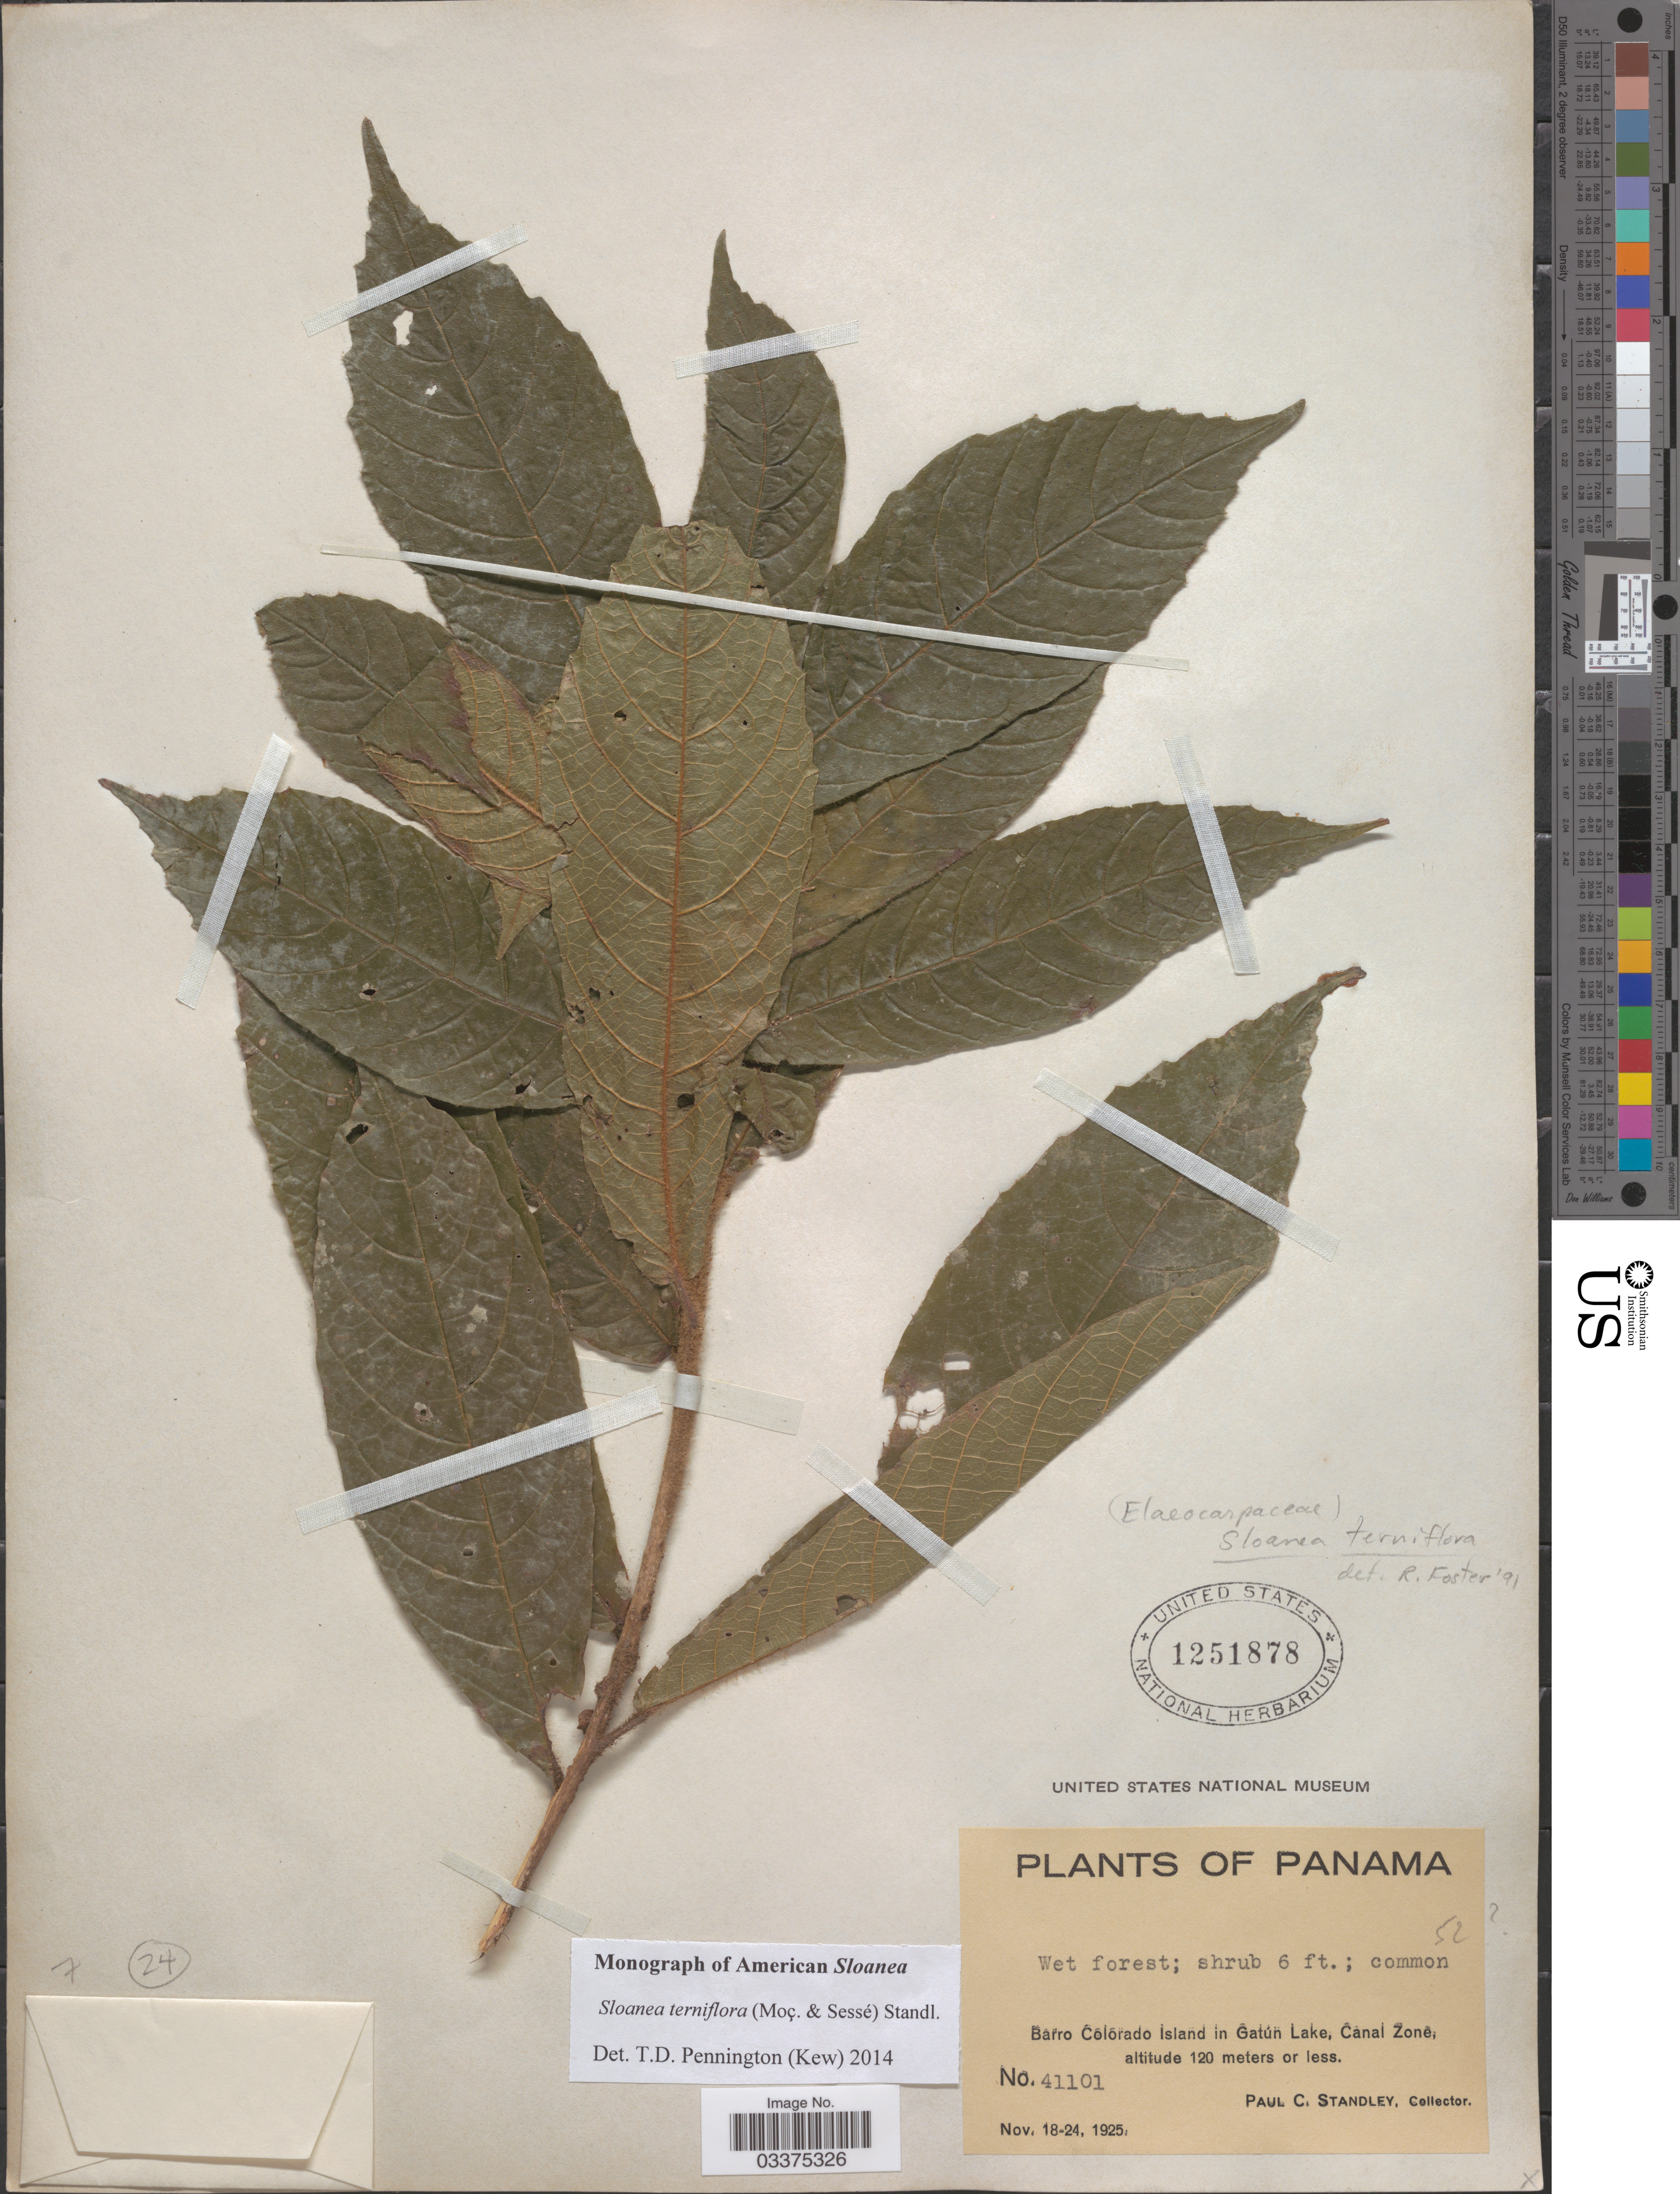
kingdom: Plantae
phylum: Tracheophyta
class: Magnoliopsida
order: Oxalidales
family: Elaeocarpaceae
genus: Sloanea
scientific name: Sloanea terniflora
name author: (Moc. & Sessé ex DC.) Standl.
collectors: P. C. Standley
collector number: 41101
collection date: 1925-11-18/1925-11-24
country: Panama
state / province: Panamá Oeste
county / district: Canal Zone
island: Barro Colorado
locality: Barro Colorado Island in Gatún Lake, Canal Zone.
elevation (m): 120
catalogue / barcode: US 1251878